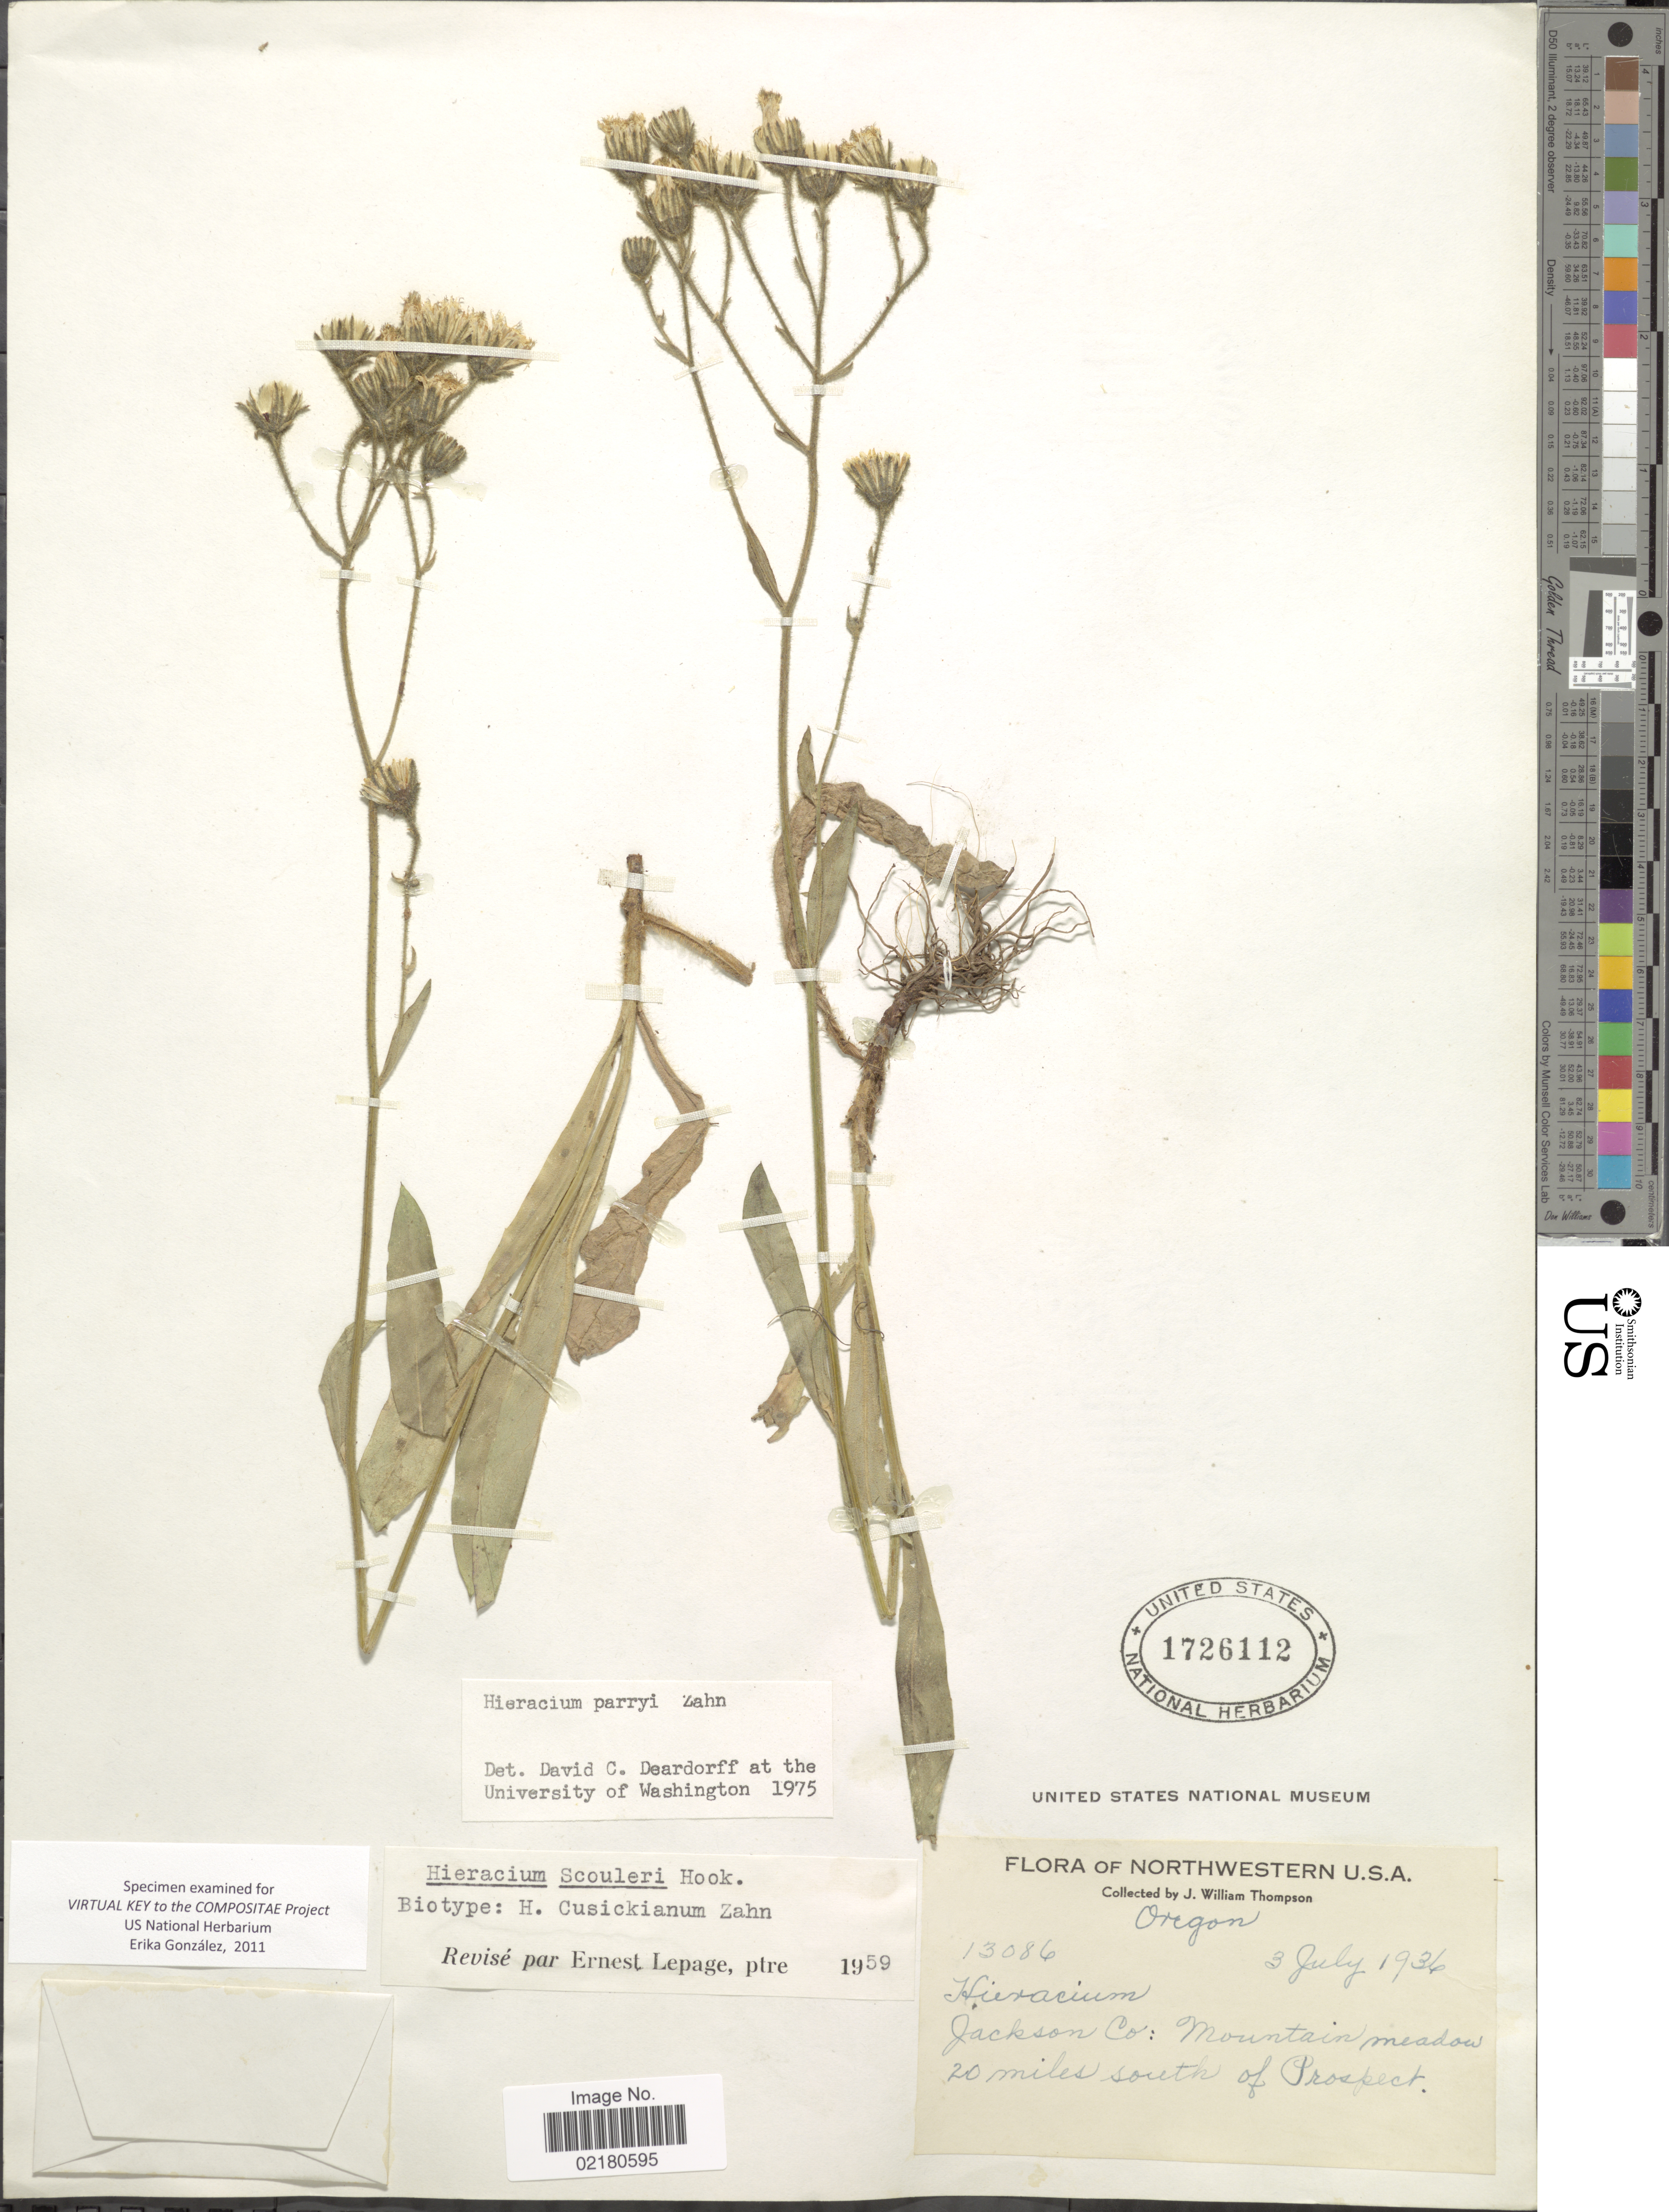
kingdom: Plantae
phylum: Tracheophyta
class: Magnoliopsida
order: Asterales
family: Asteraceae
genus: Hieracium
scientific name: Hieracium parryi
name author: Zahn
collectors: J. W. Thompson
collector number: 13086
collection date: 1936-07-03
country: United States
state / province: Oregon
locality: Northwestern U. S. A.: Jackson County: Mountain meadow 20 miles south of Prospect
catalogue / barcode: US 1726112